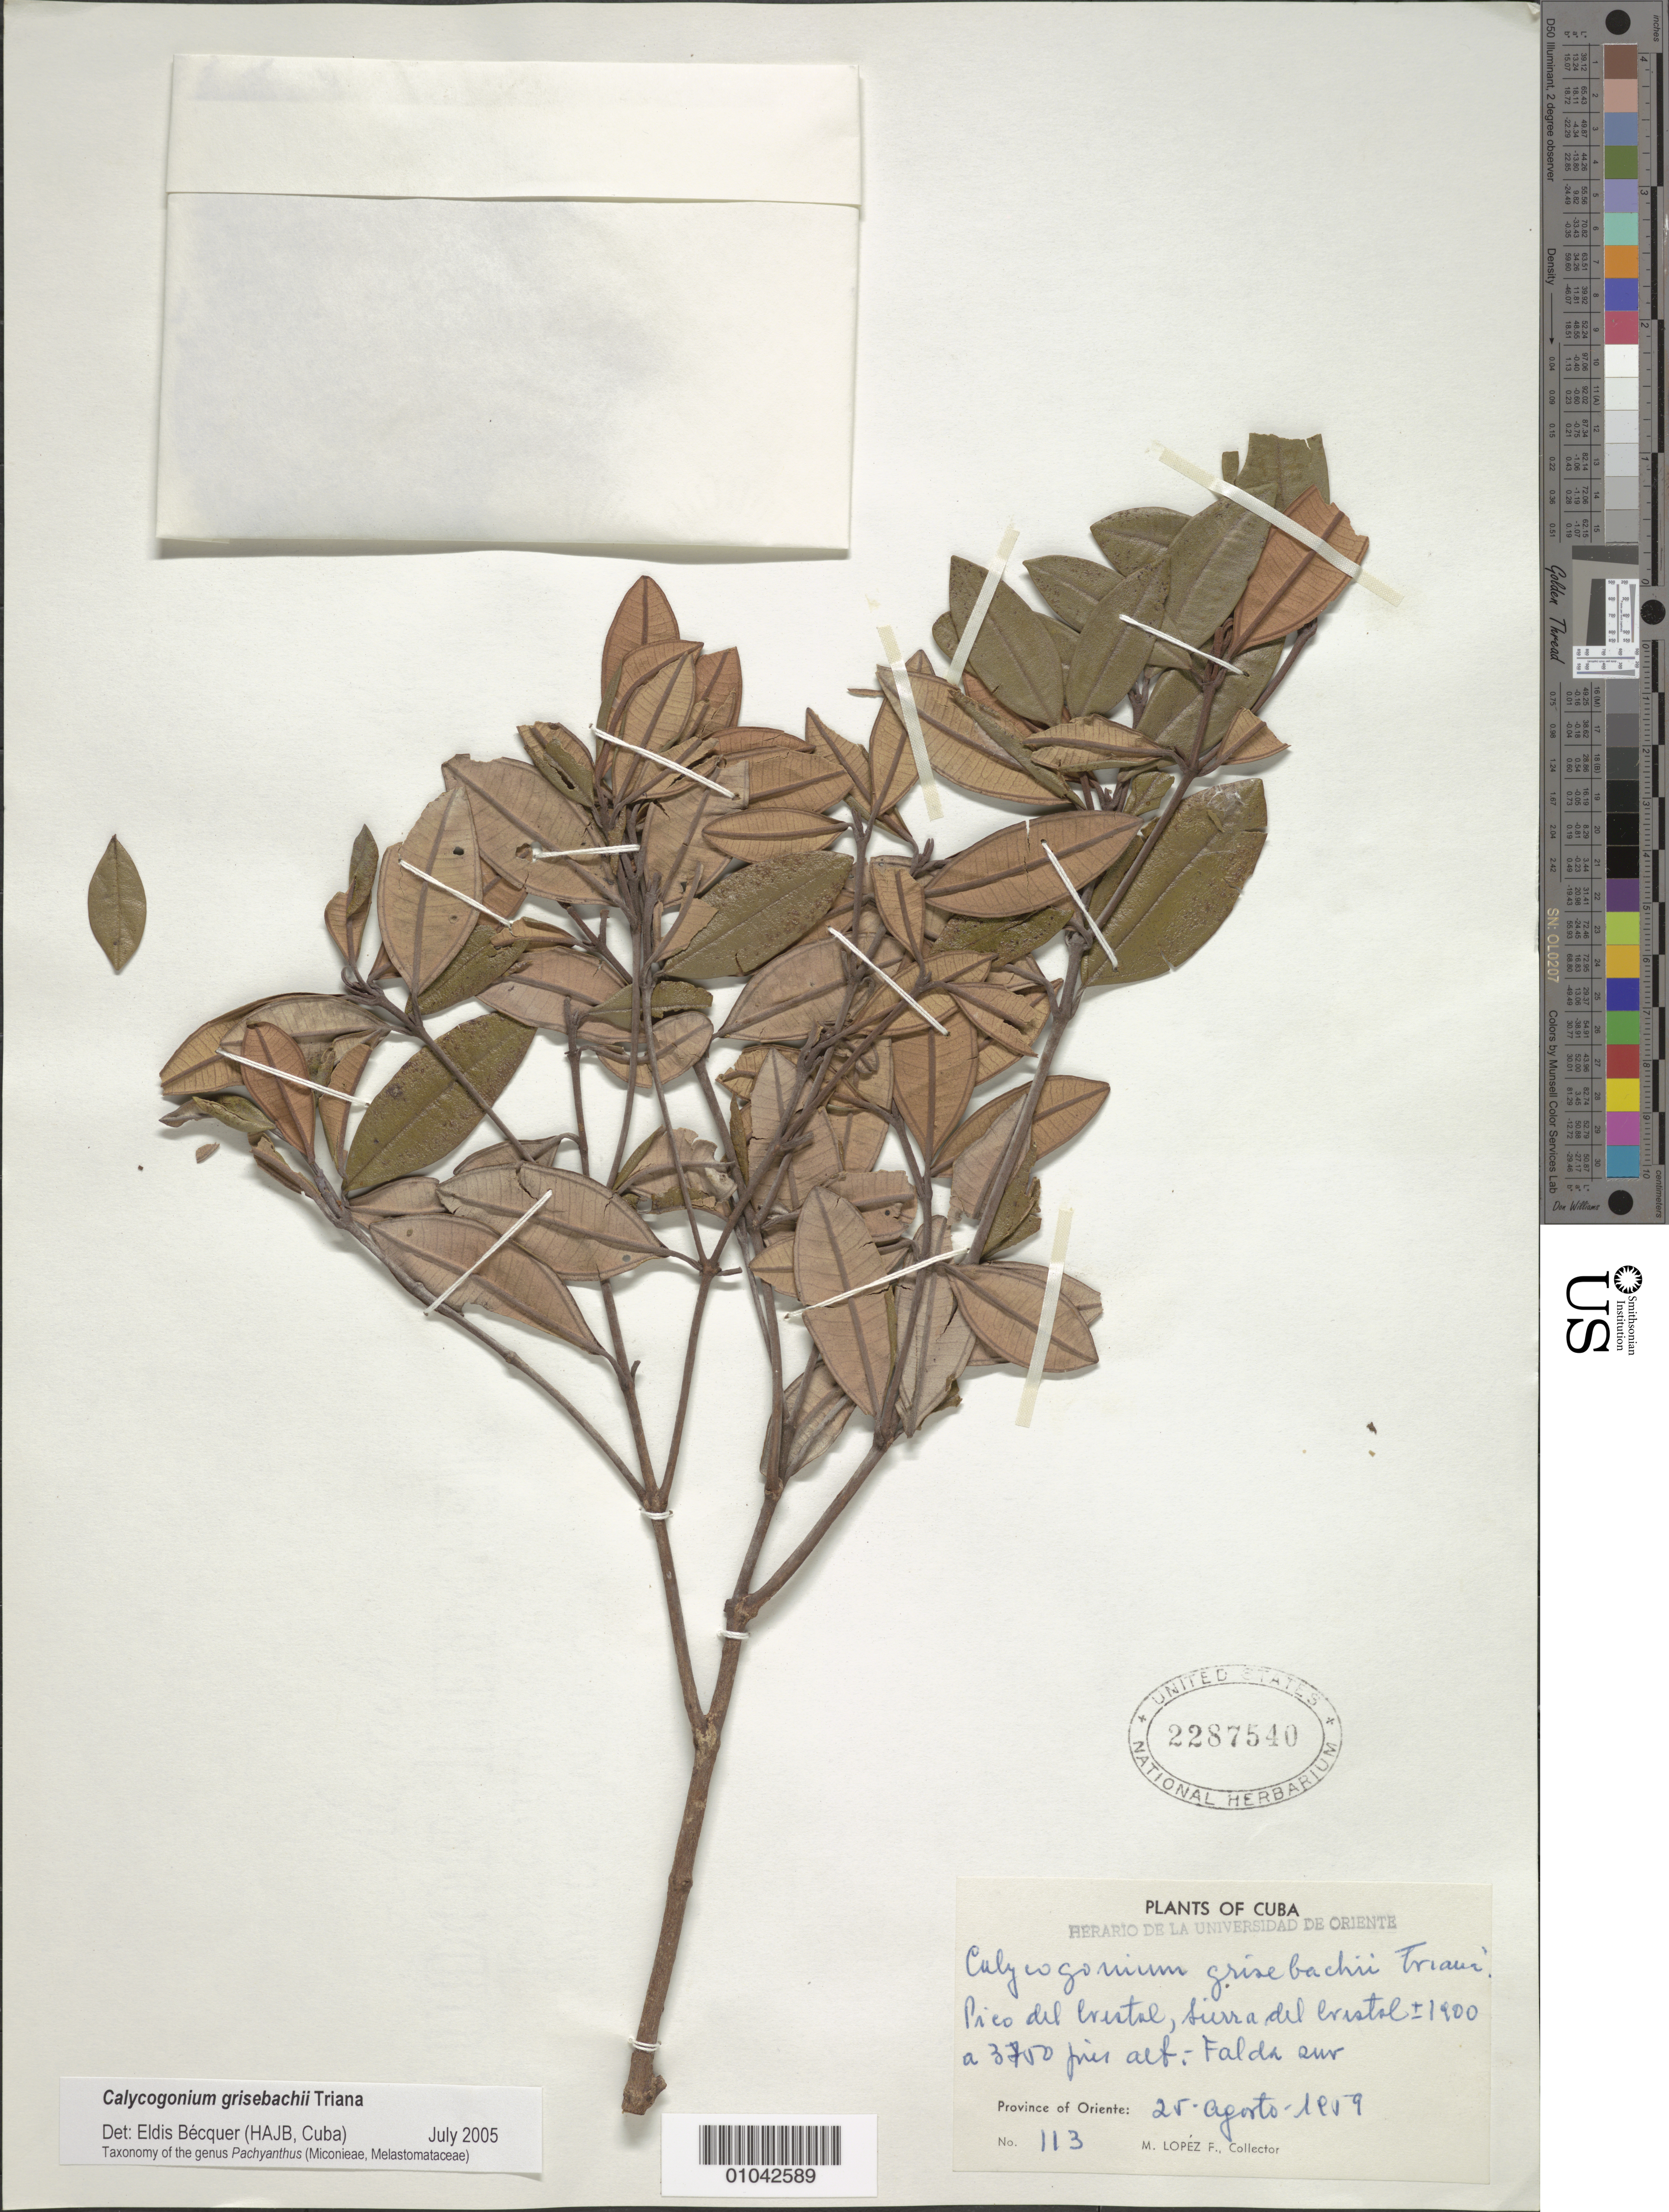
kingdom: Plantae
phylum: Tracheophyta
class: Magnoliopsida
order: Myrtales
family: Melastomataceae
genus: Calycogonium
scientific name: Calycogonium grisebachii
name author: Triana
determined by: Bécquer Granados, E. R., (HAJB)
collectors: M. López Figueiras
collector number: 113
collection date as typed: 25 Aug 1959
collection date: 1959-08-25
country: Cuba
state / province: Oriente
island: Cuba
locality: Pico del Cristal, Sierra del Cristal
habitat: Falda sur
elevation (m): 579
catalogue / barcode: US 2287540